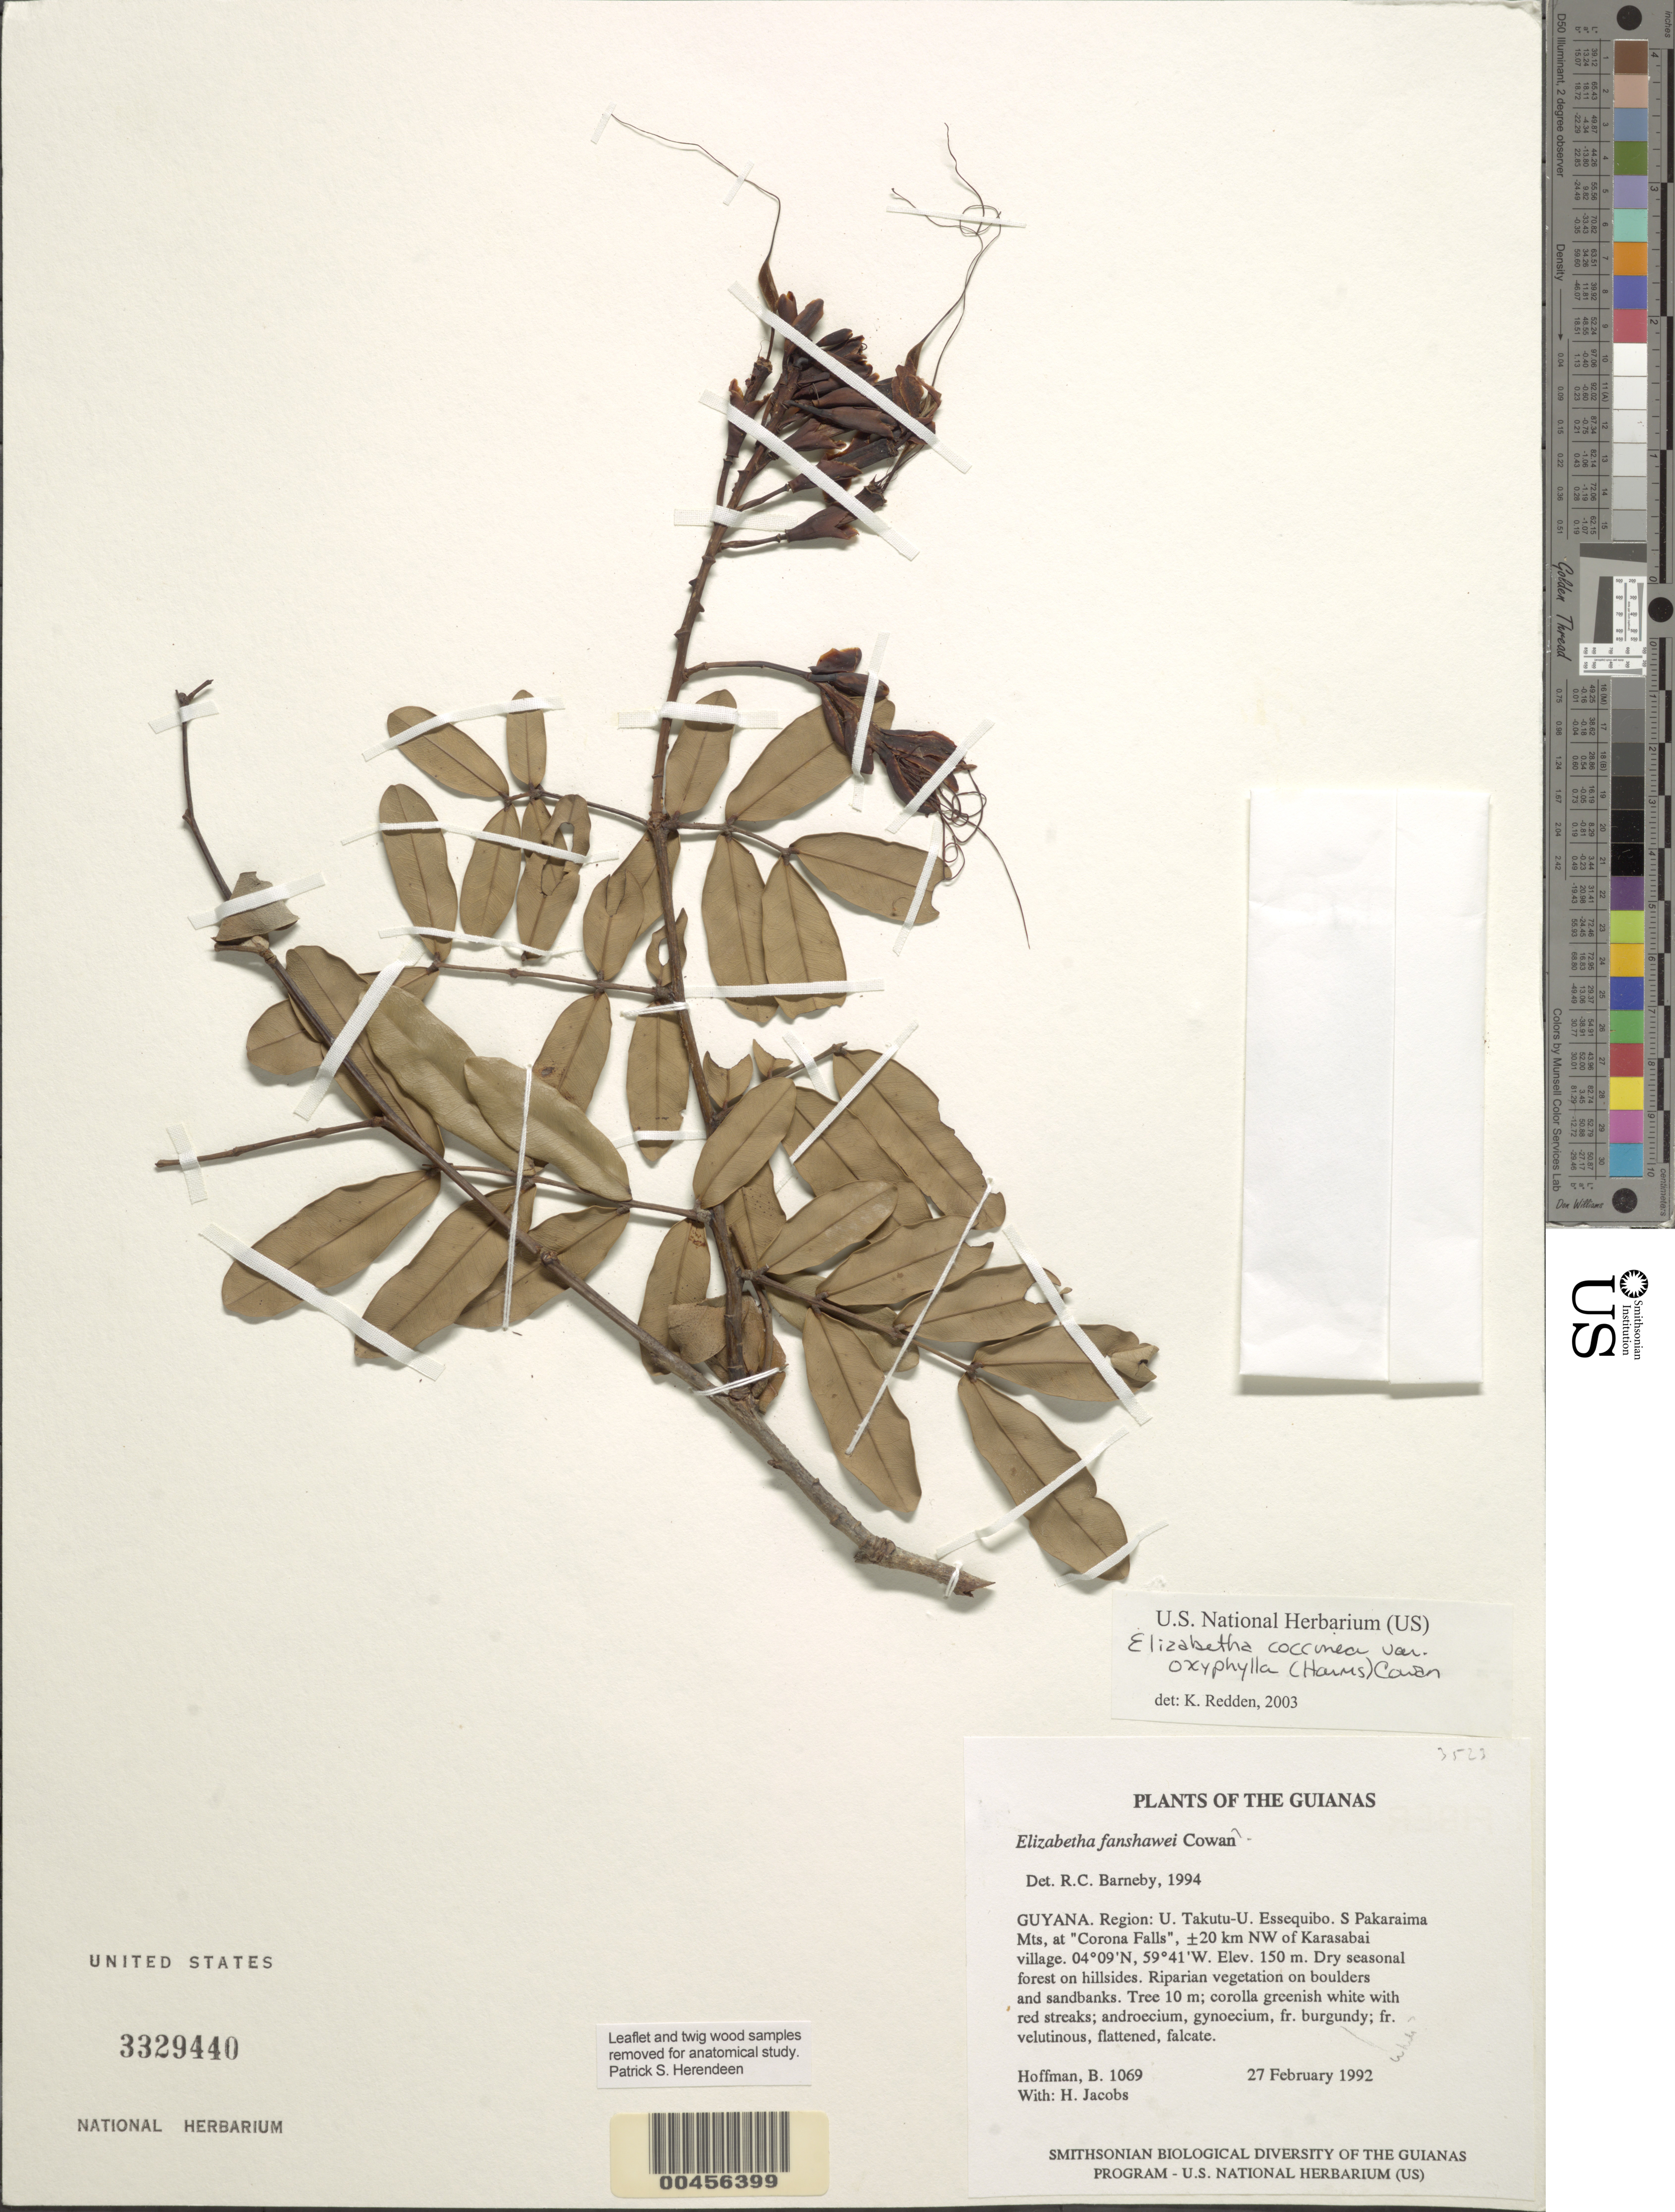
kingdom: Plantae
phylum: Tracheophyta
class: Magnoliopsida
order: Fabales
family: Fabaceae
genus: Elizabetha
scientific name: Elizabetha coccinea var. oxyphylla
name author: (Harms) R.S. Cowan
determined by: Redden, K. M.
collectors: B. Hoffman & H. Jacobs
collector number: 1069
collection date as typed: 27 February 1992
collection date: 1992-02-27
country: Guyana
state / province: U. Takutu-U. Essequibo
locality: S Pakaraima Mts, at "Corona Falls", ±20 km NW of Karasabai village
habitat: Dry seasonal forest on hillsides. Riparian vegetation on boulders and sandbanks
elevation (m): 150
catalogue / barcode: US 3329440